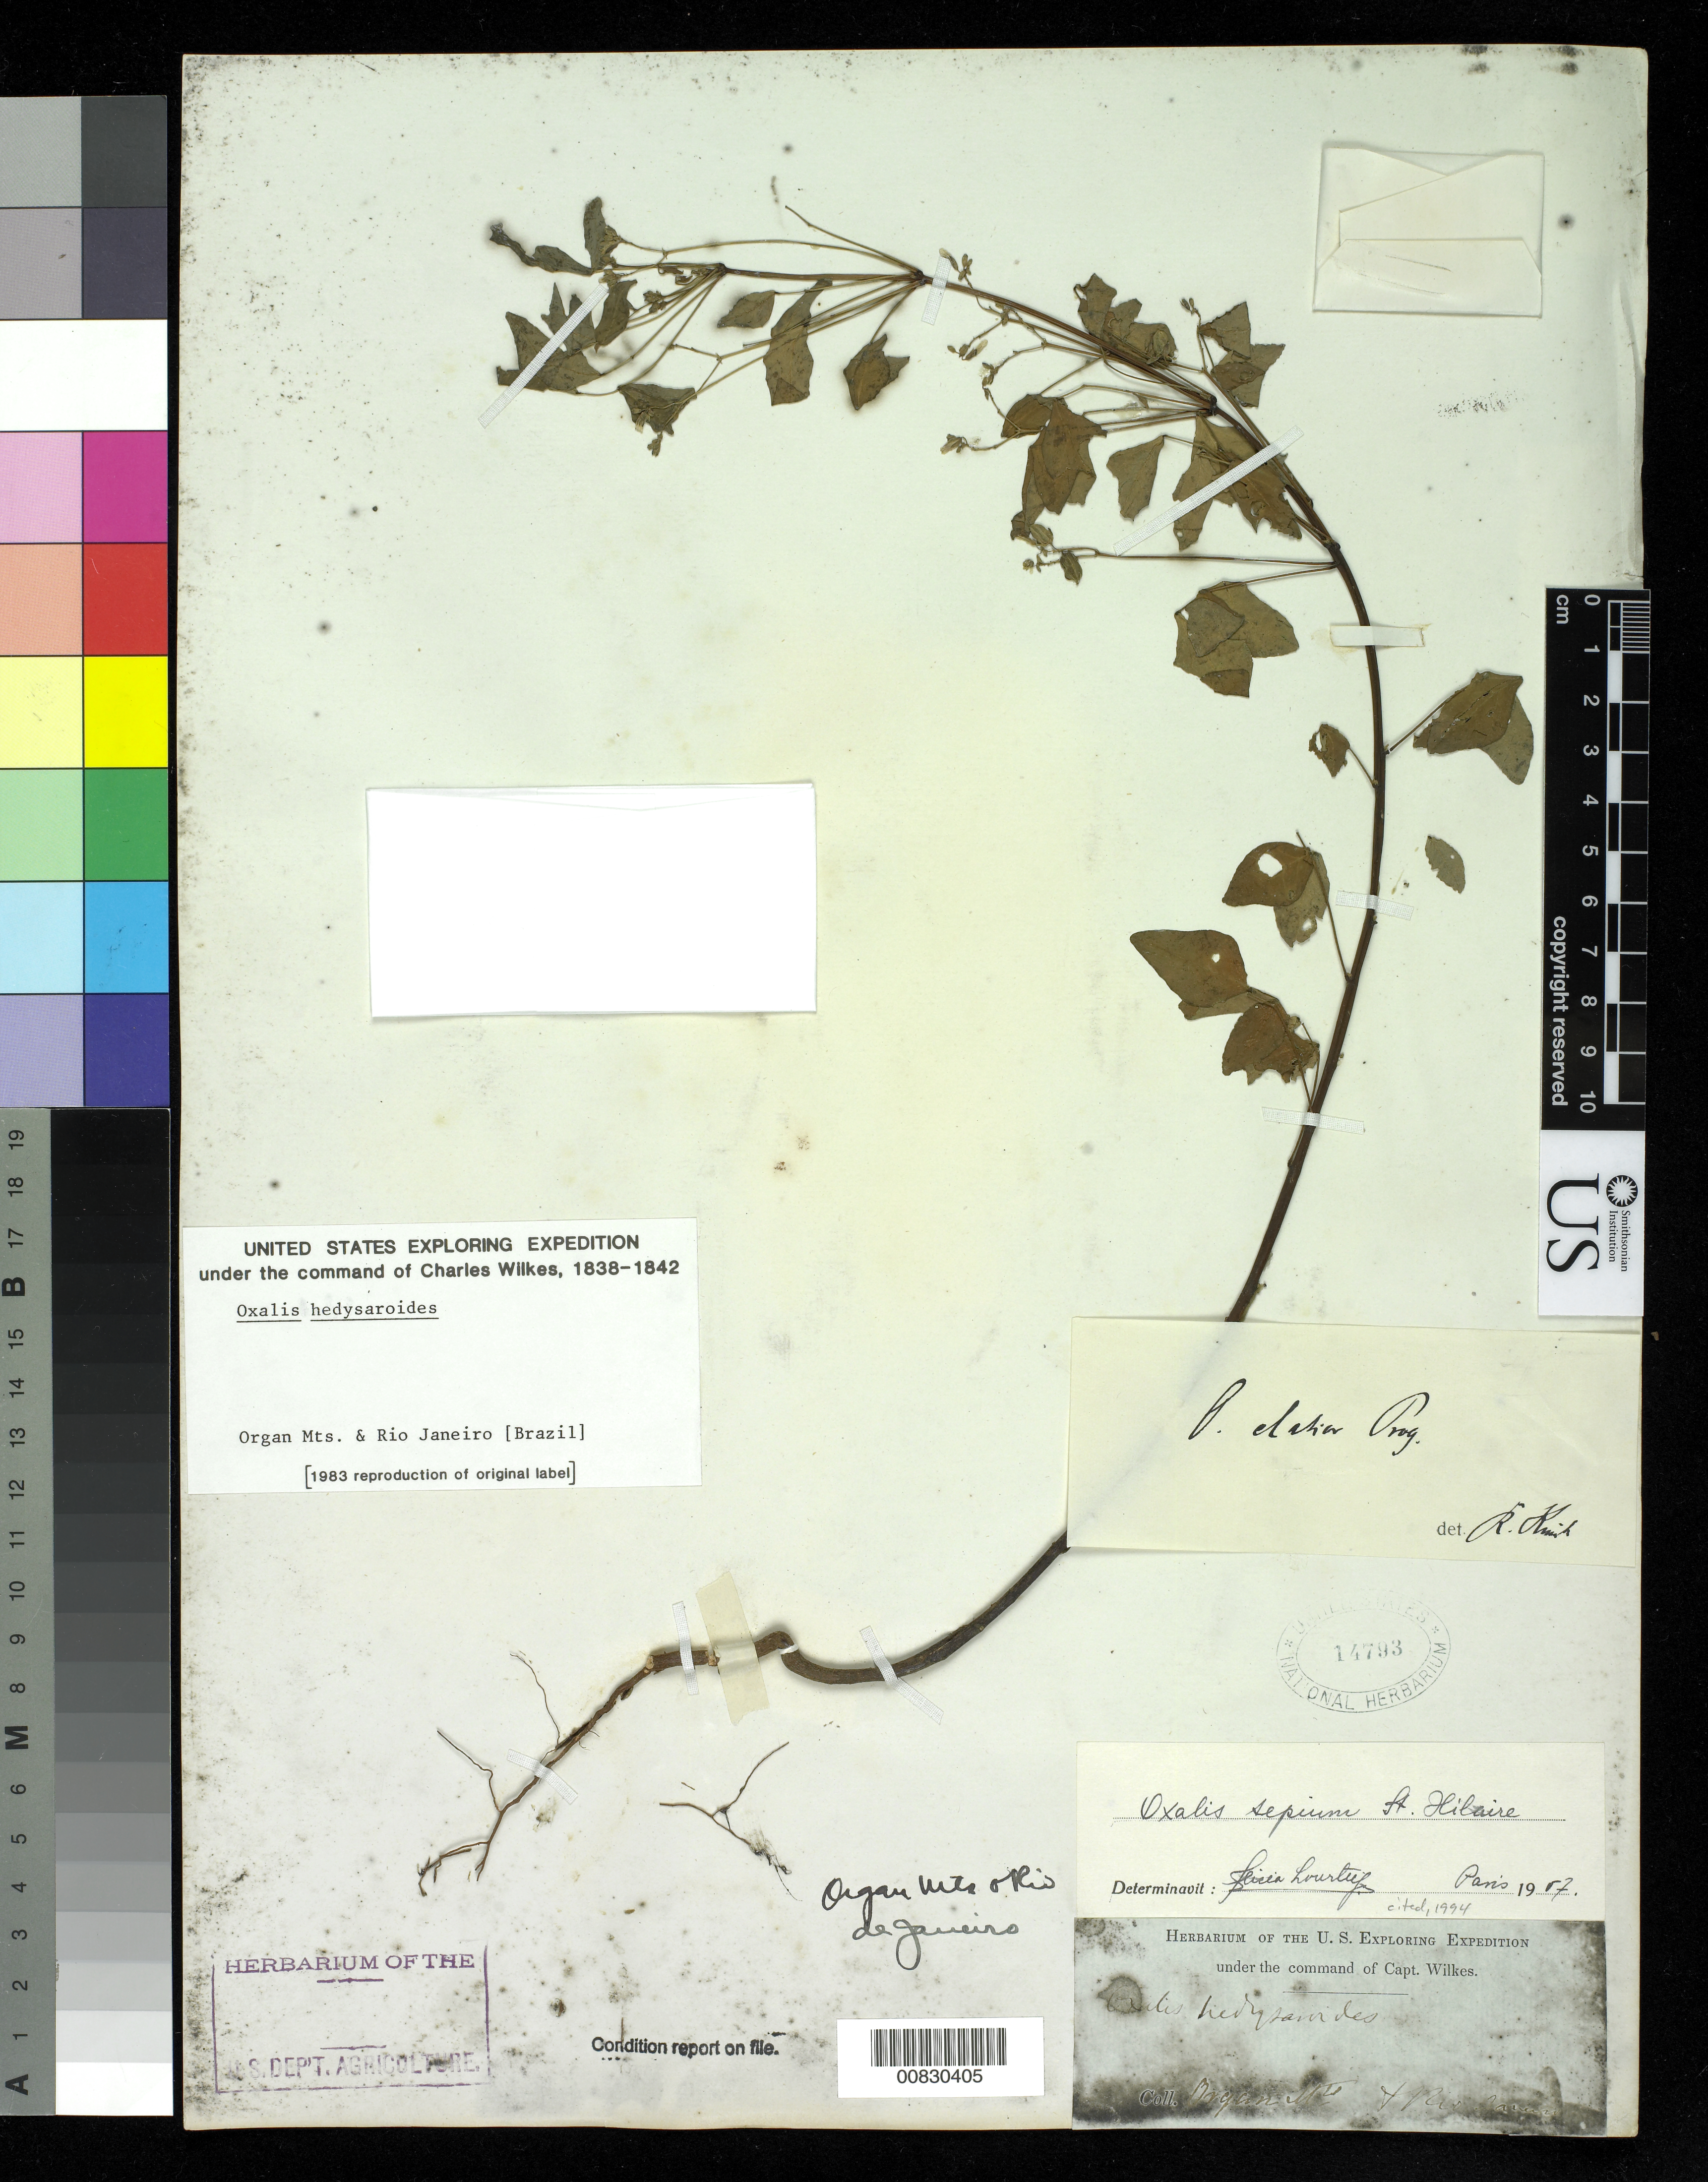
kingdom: Plantae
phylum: Tracheophyta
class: Magnoliopsida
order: Oxalidales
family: Oxalidaceae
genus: Oxalis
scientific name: Oxalis hedysaroides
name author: Kunth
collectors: Wilkes Explor. Exped.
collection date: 1838/1842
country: Brazil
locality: Organ Mts. & Rio Janeiro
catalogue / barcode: US 14793